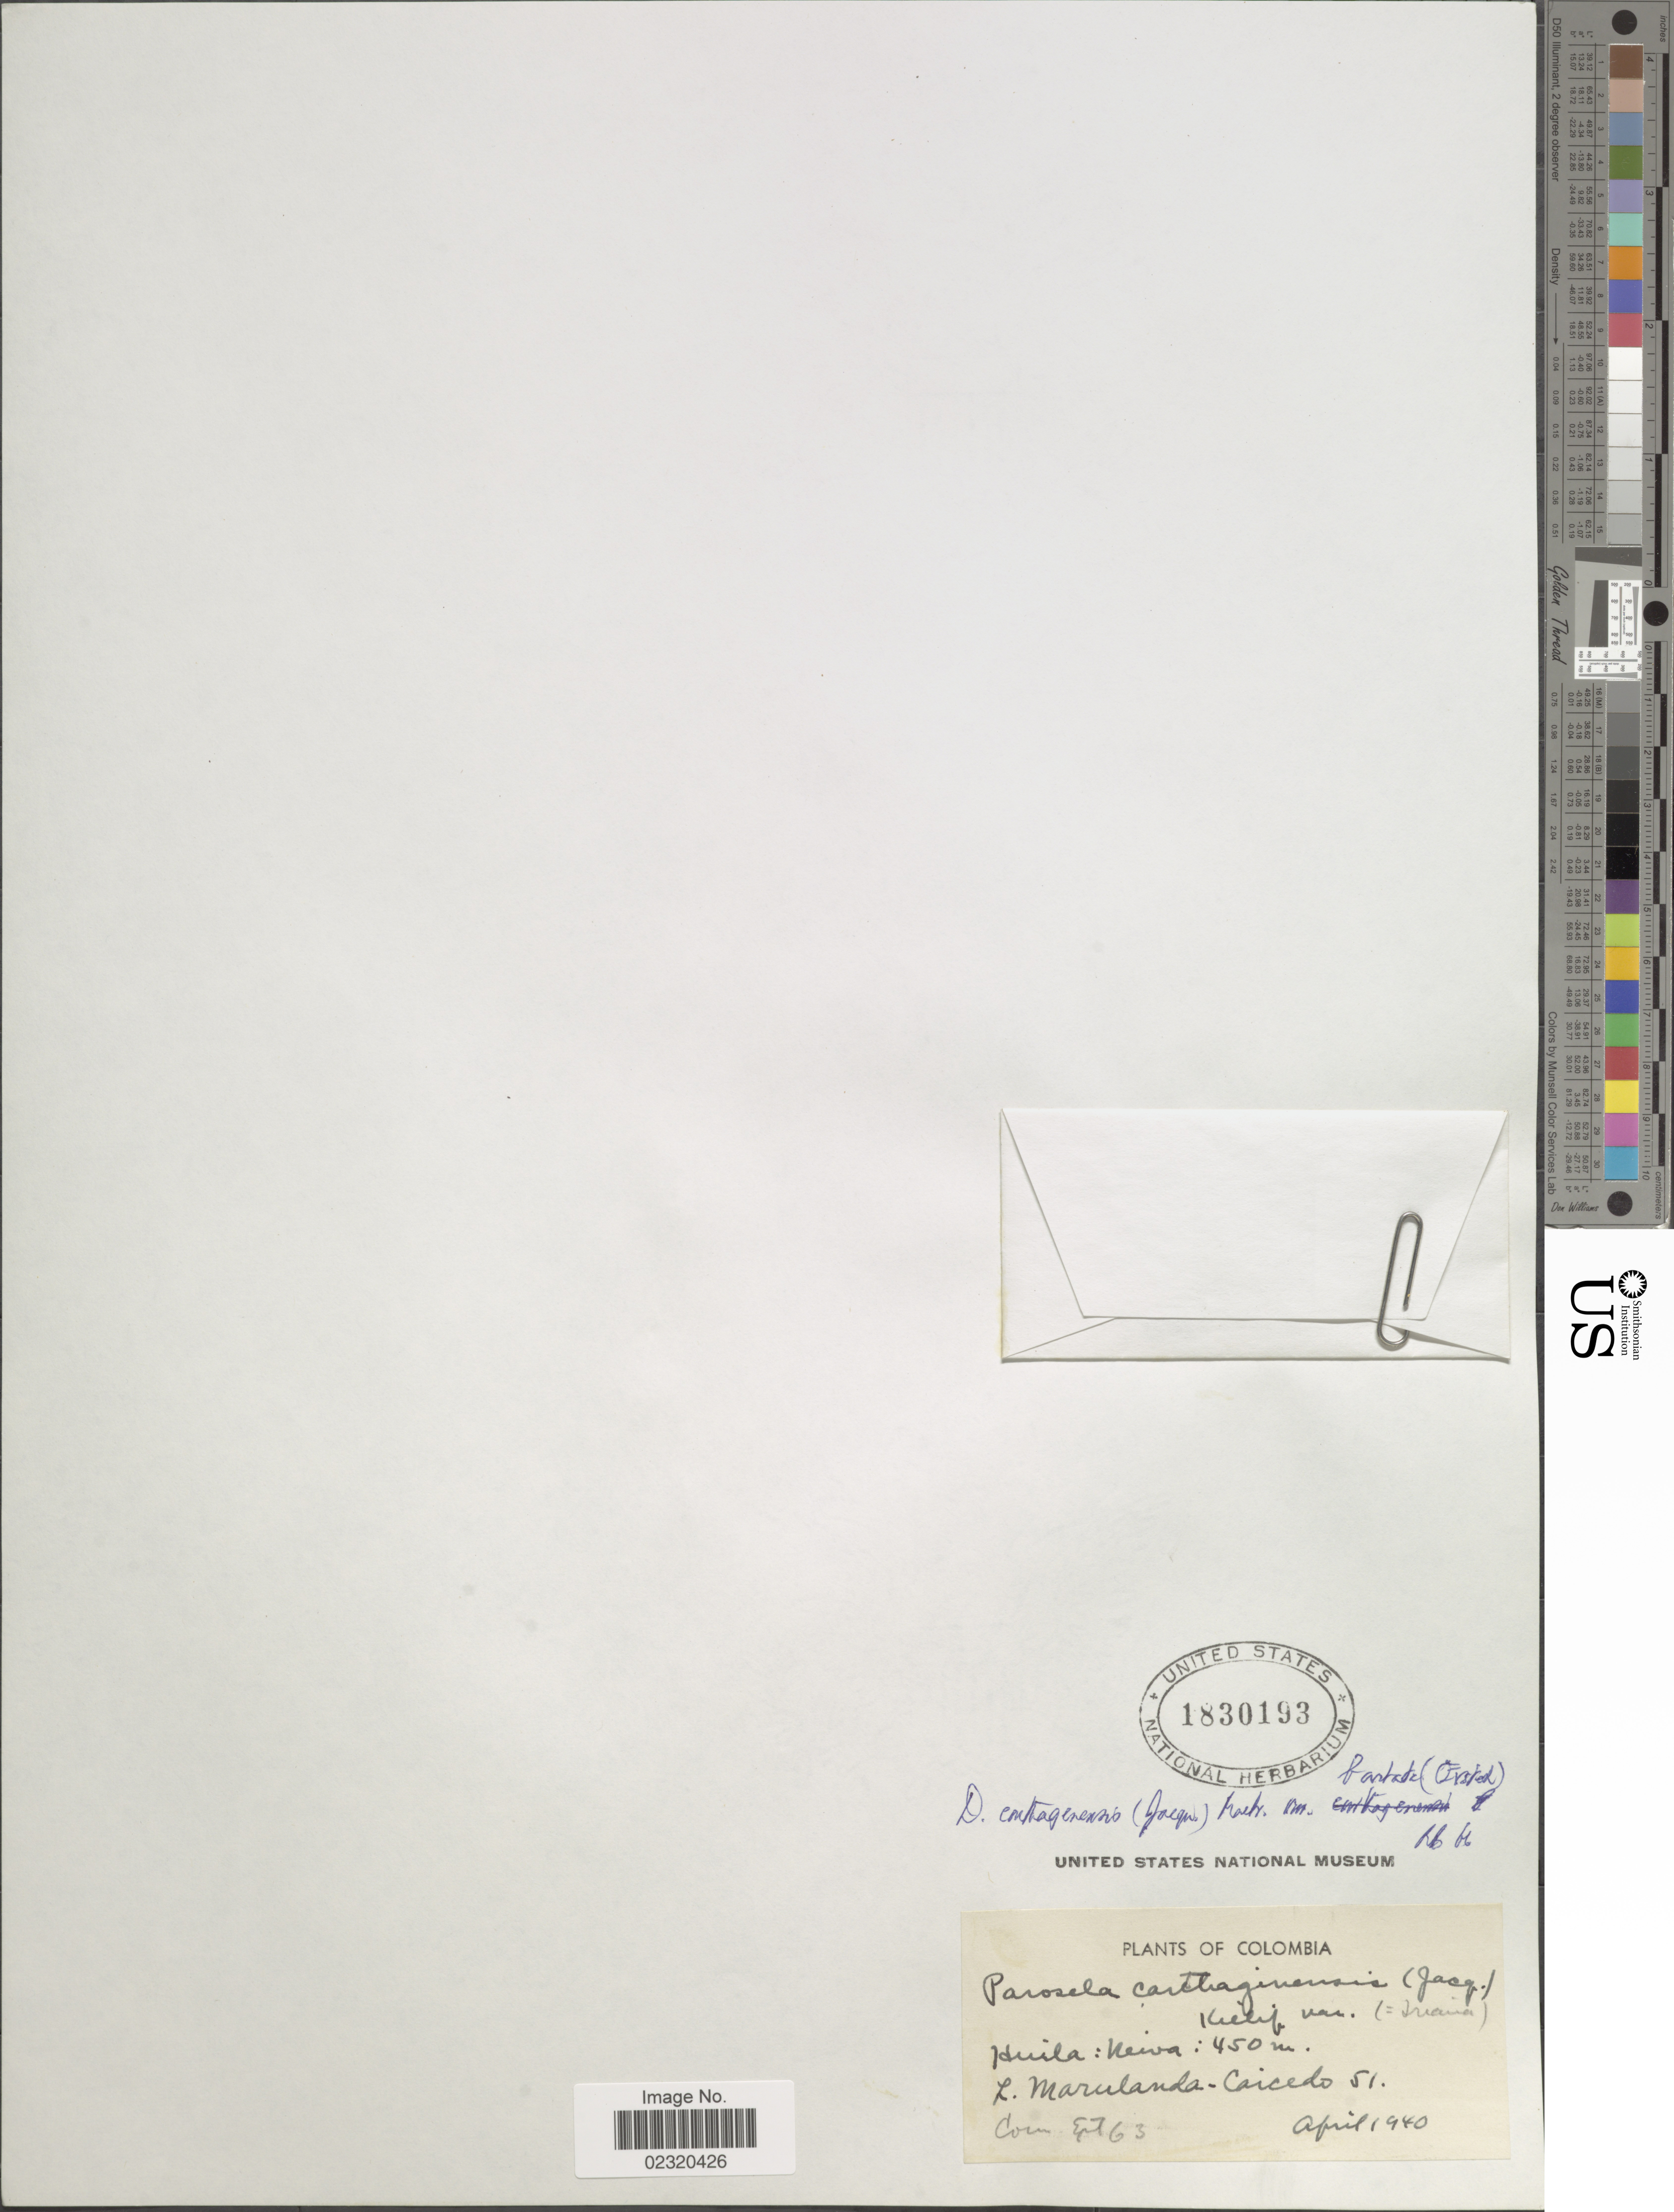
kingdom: Plantae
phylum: Tracheophyta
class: Magnoliopsida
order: Fabales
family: Fabaceae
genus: Dalea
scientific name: Dalea carthagenensis var. barbata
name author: (Oerst.) Barneby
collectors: L. Marulanda Caicedo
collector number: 51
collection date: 1940-04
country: Colombia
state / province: Huila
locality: Neiva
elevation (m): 450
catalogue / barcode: US 1830193